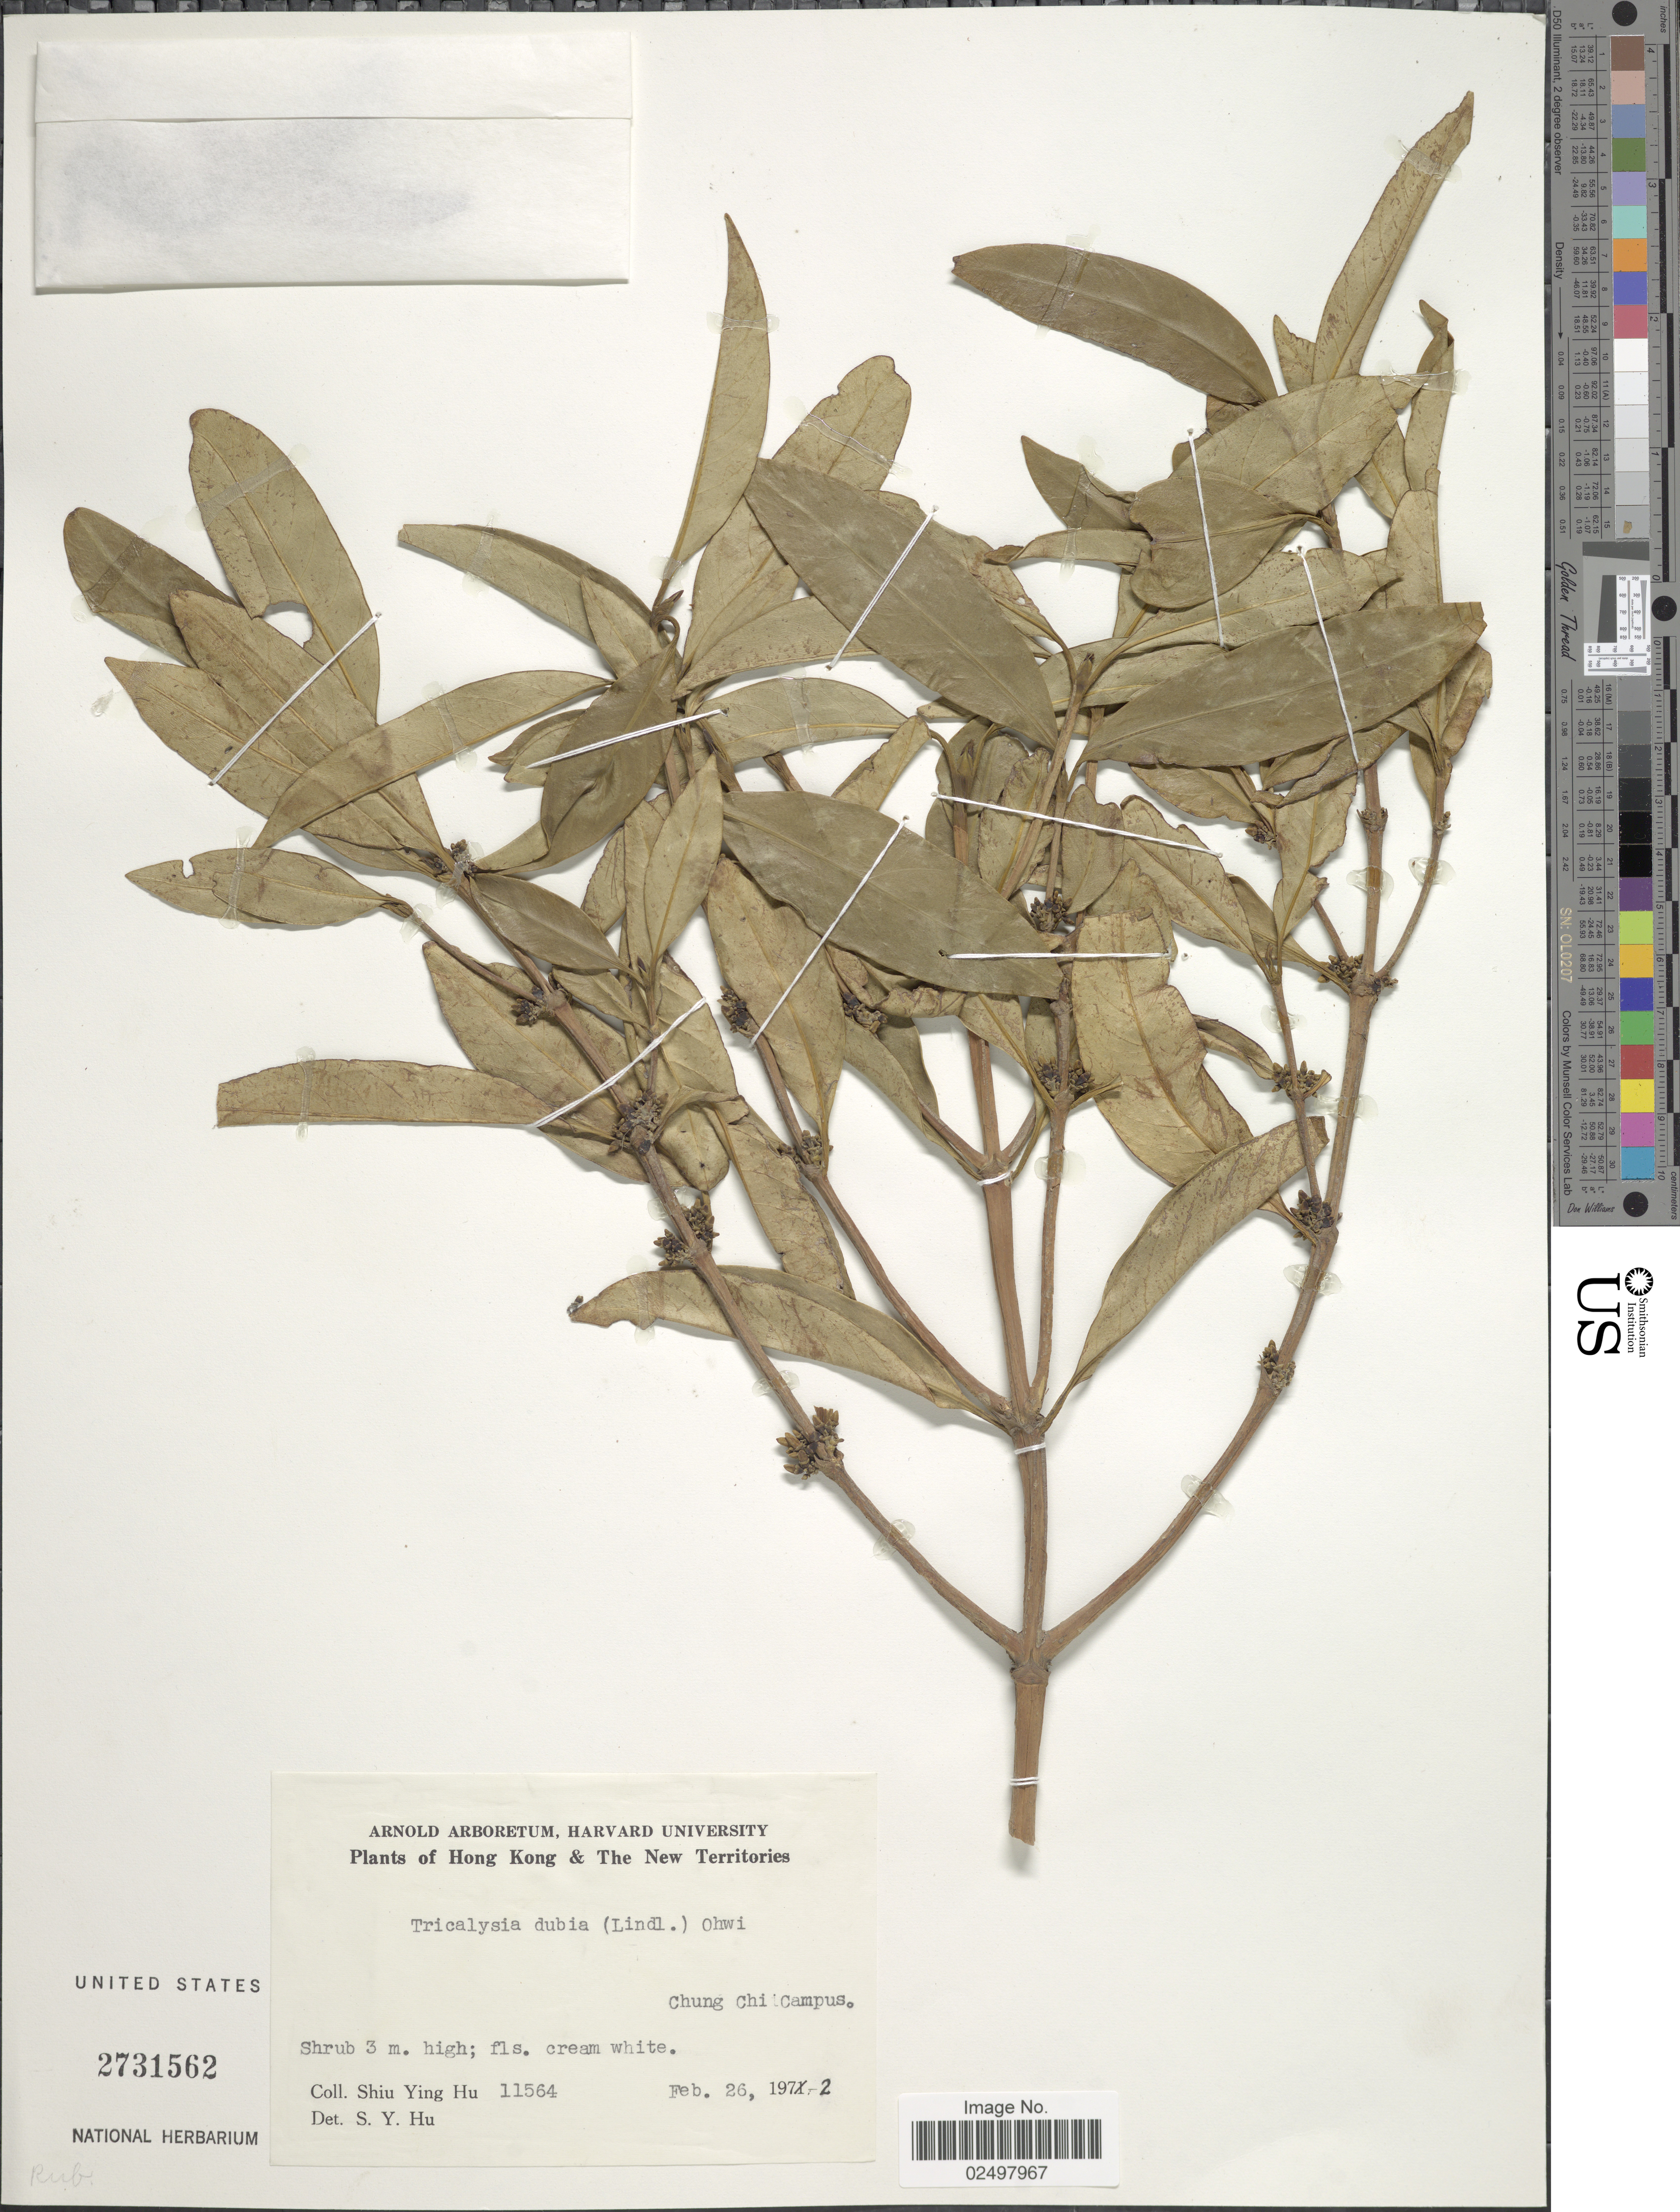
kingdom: Plantae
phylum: Tracheophyta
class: Magnoliopsida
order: Gentianales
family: Rubiaceae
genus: Tricalysia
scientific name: Tricalysia dubia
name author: (Lindl.) Ohwi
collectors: S. Y. Hu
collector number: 11564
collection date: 1972-02-26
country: China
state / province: Hong Kong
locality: Hong Kong & The New Territories, Chung Chi Campus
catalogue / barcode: US 2731562